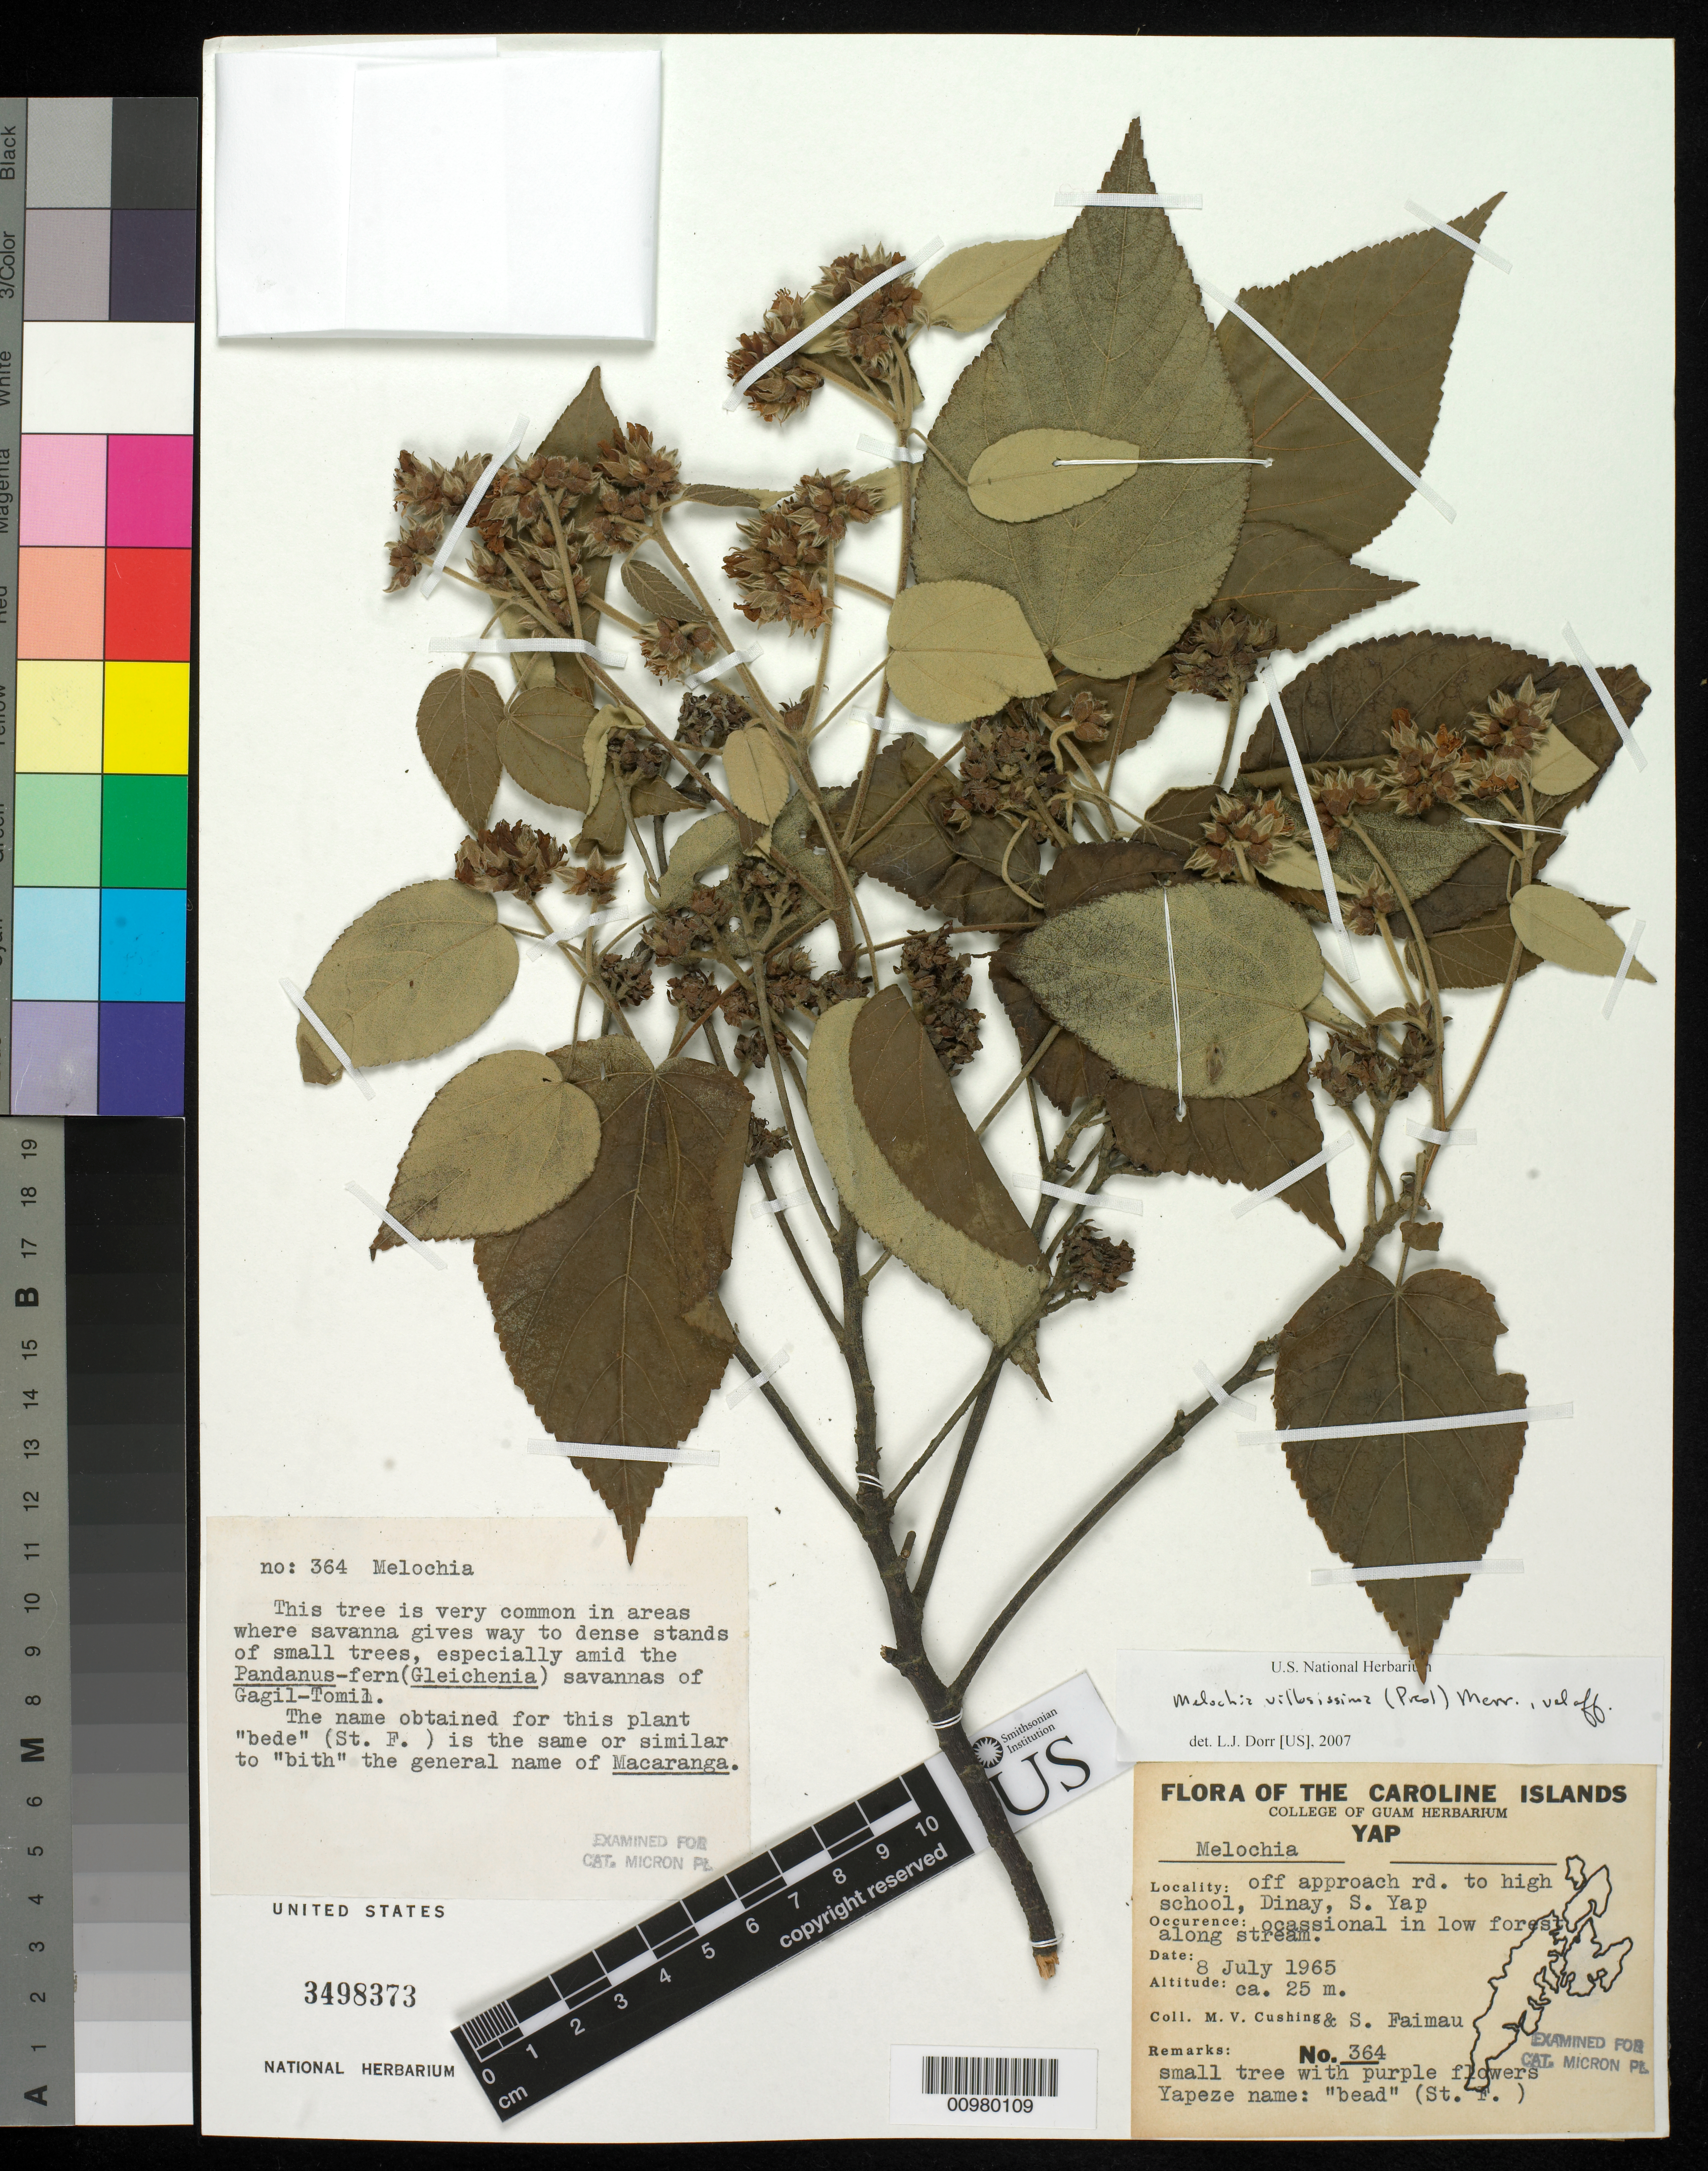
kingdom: Plantae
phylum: Tracheophyta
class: Magnoliopsida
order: Malvales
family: Malvaceae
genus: Melochia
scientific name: Melochia villosissima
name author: (C. Presl) Merr.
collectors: M. V. Cushing & S. Faimau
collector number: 364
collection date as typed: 08 Jul 1965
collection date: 1965-07-08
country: Micronesia, Federated States of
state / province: Yap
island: Yap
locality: Dinay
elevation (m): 25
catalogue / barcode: US 3498373